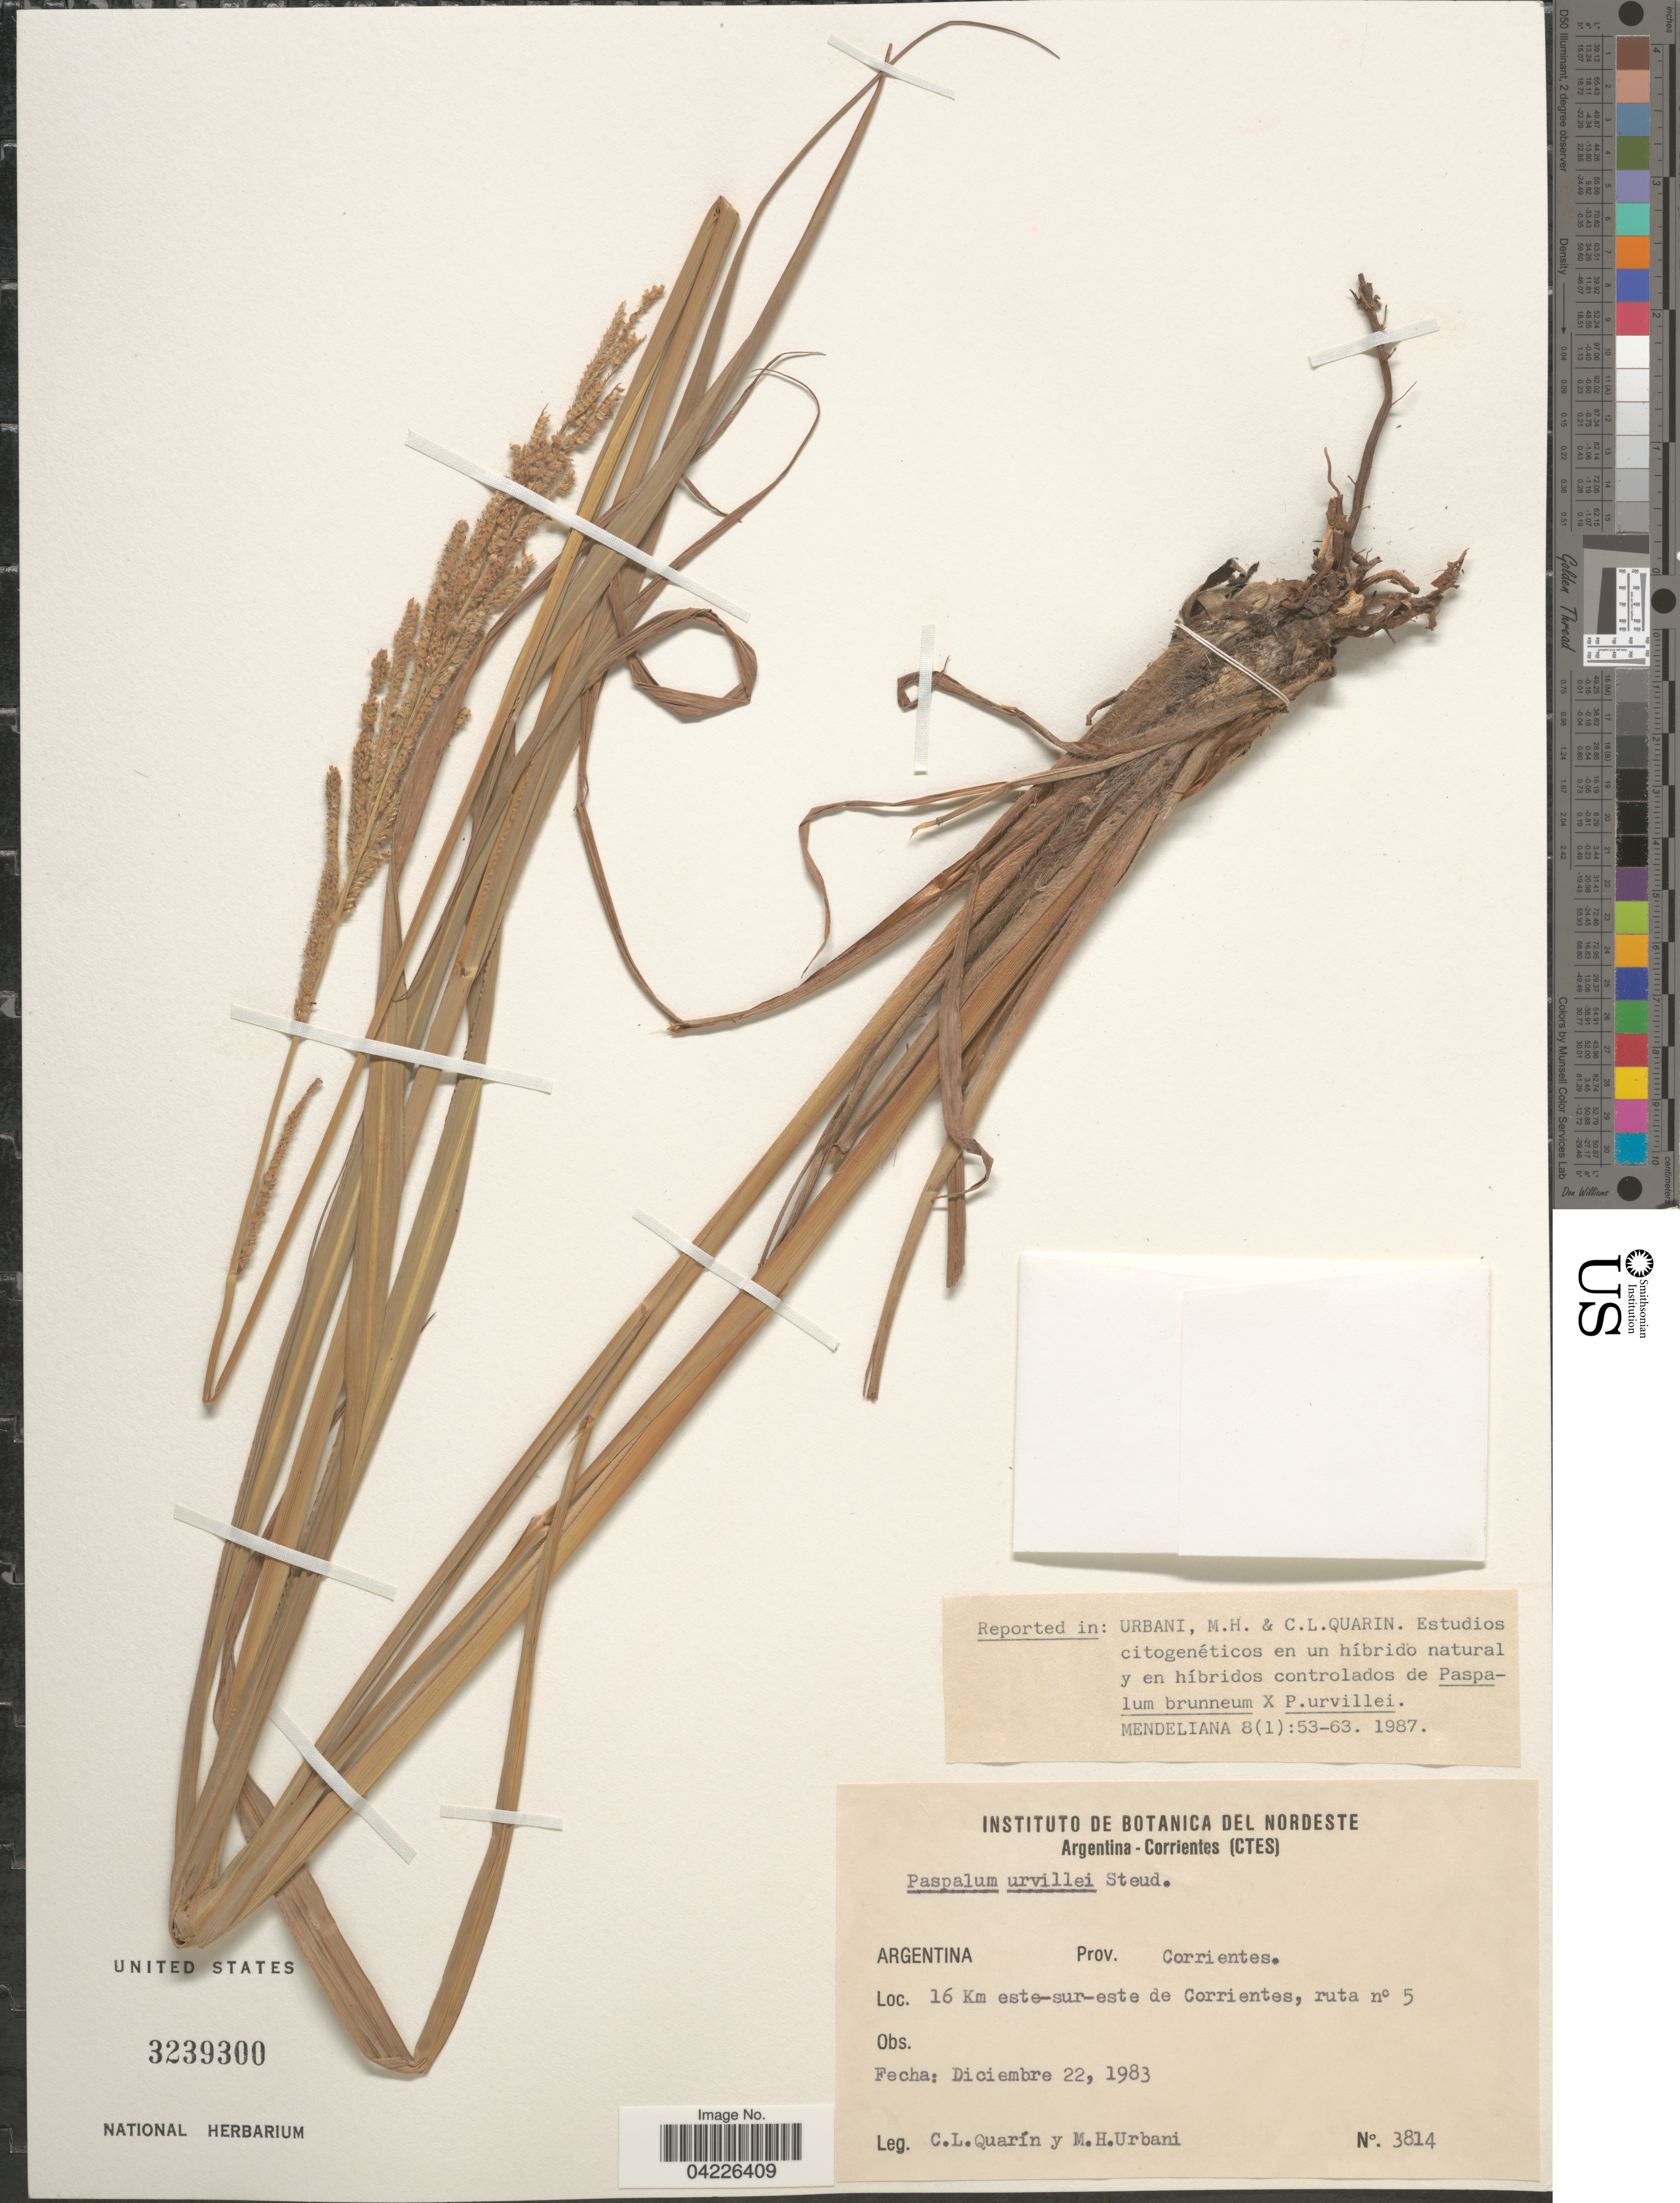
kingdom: Plantae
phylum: Tracheophyta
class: Liliopsida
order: Poales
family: Poaceae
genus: Paspalum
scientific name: Paspalum urvillei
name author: Steud.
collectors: C. Quarin & M. Urbani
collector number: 3814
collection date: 1983-12-22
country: Argentina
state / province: Corrientes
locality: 16 Km este-sur-este de Corrientes, ruta n° 5.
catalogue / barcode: US 3239300